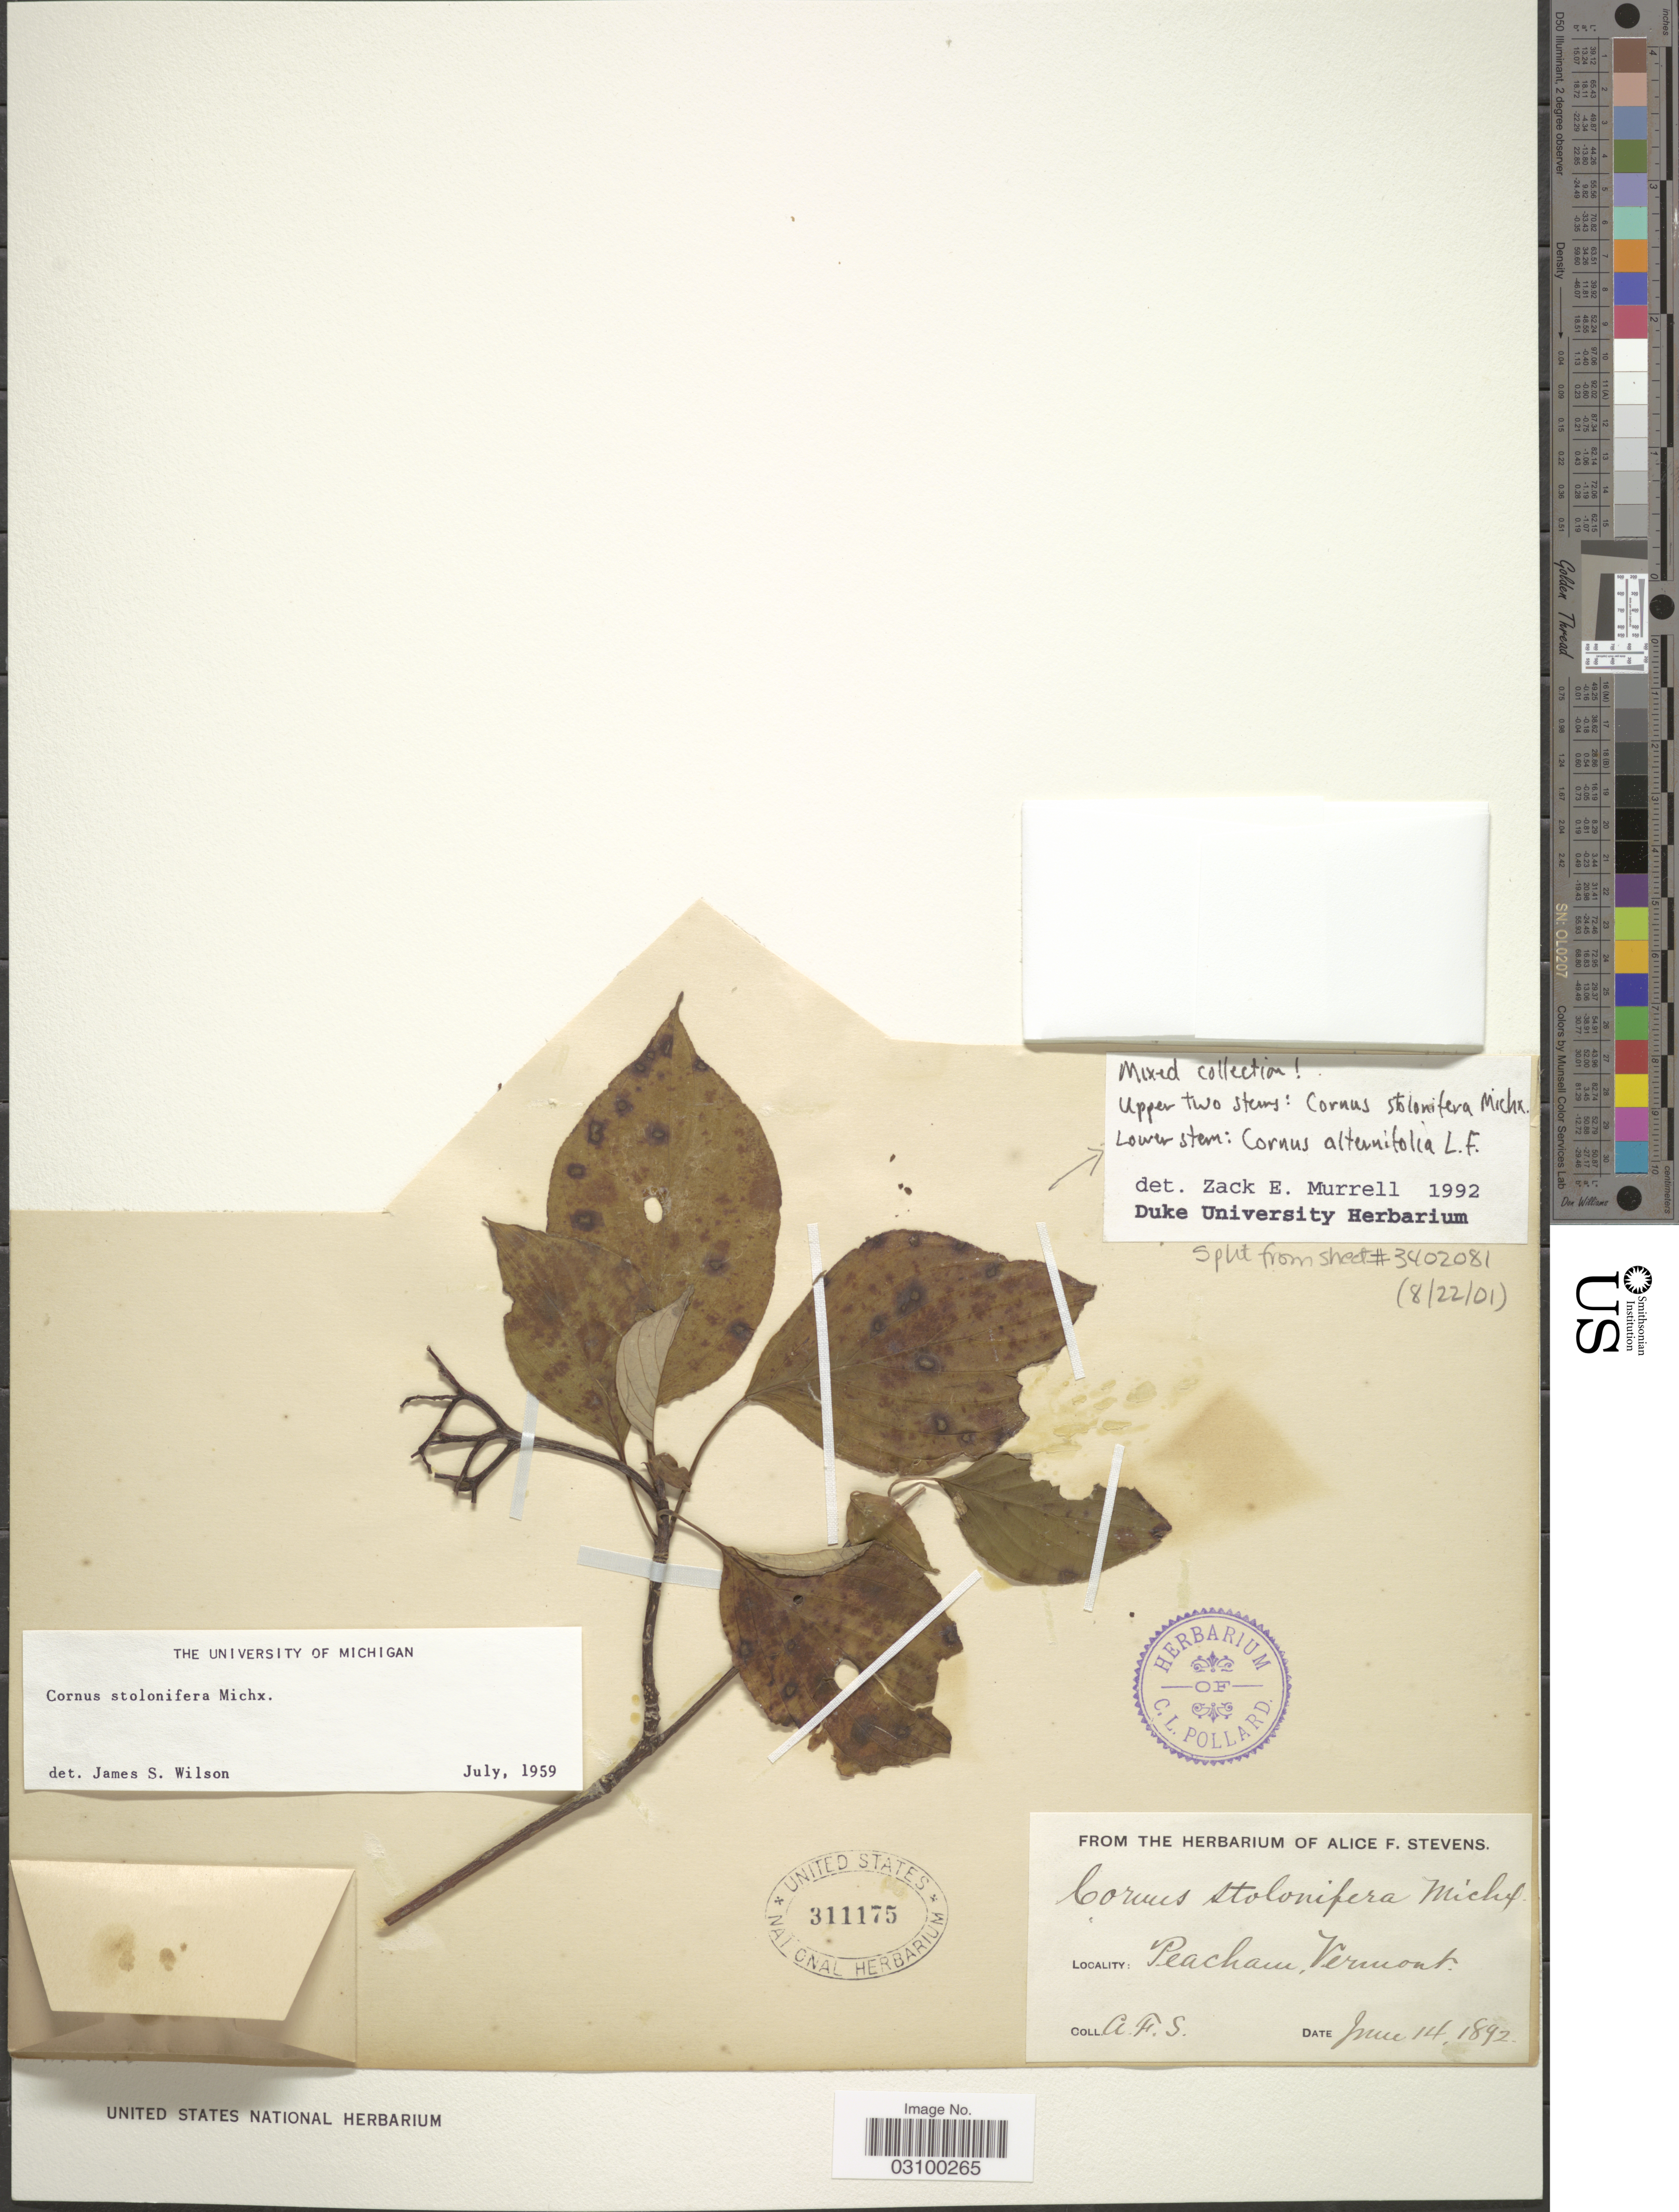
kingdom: Plantae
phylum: Tracheophyta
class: Magnoliopsida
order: Cornales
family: Cornaceae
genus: Cornus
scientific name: Cornus sericea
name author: L.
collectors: A. Stevens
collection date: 1892-06-14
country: United States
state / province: Vermont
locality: Peacham.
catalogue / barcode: US 311175